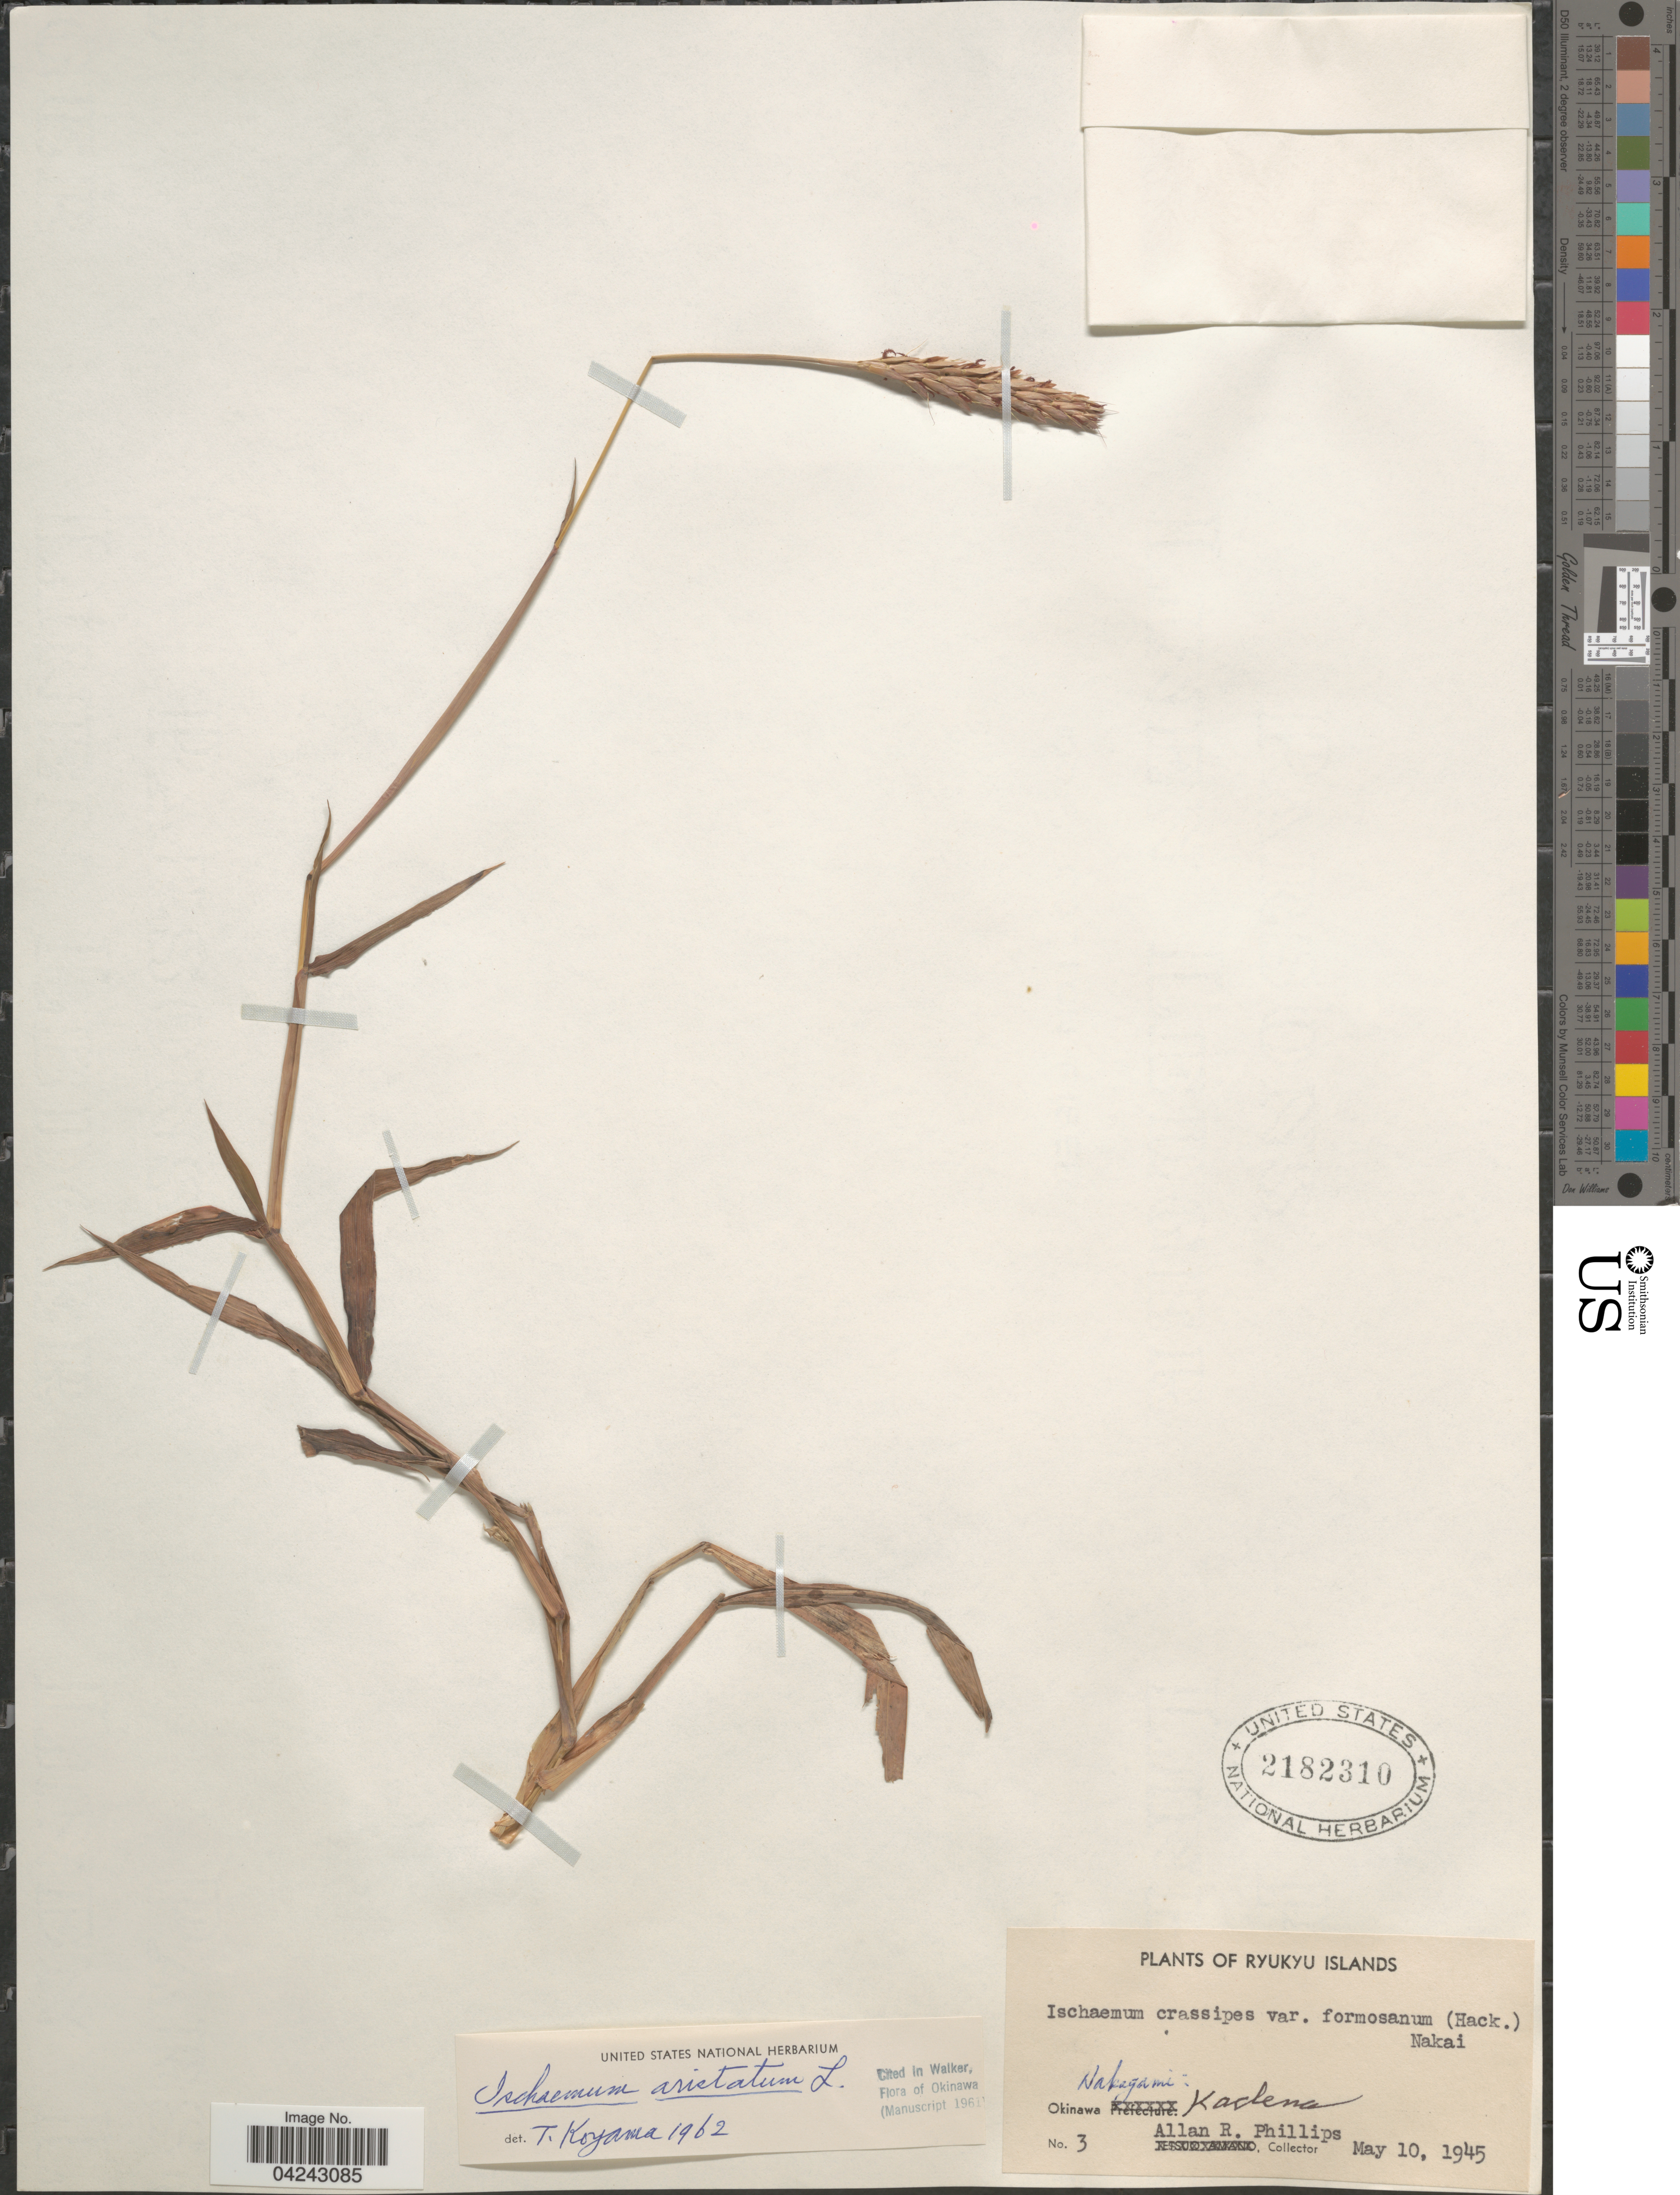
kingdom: Plantae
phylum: Tracheophyta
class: Liliopsida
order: Poales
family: Poaceae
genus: Ischaemum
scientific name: Ischaemum aristatum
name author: L.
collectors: A. R. Phillips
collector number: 3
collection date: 1945-05-10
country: Japan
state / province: Okinawa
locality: Ryukyu Islands. Okinawa Nakagami: Kaclena.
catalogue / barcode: US 2182310